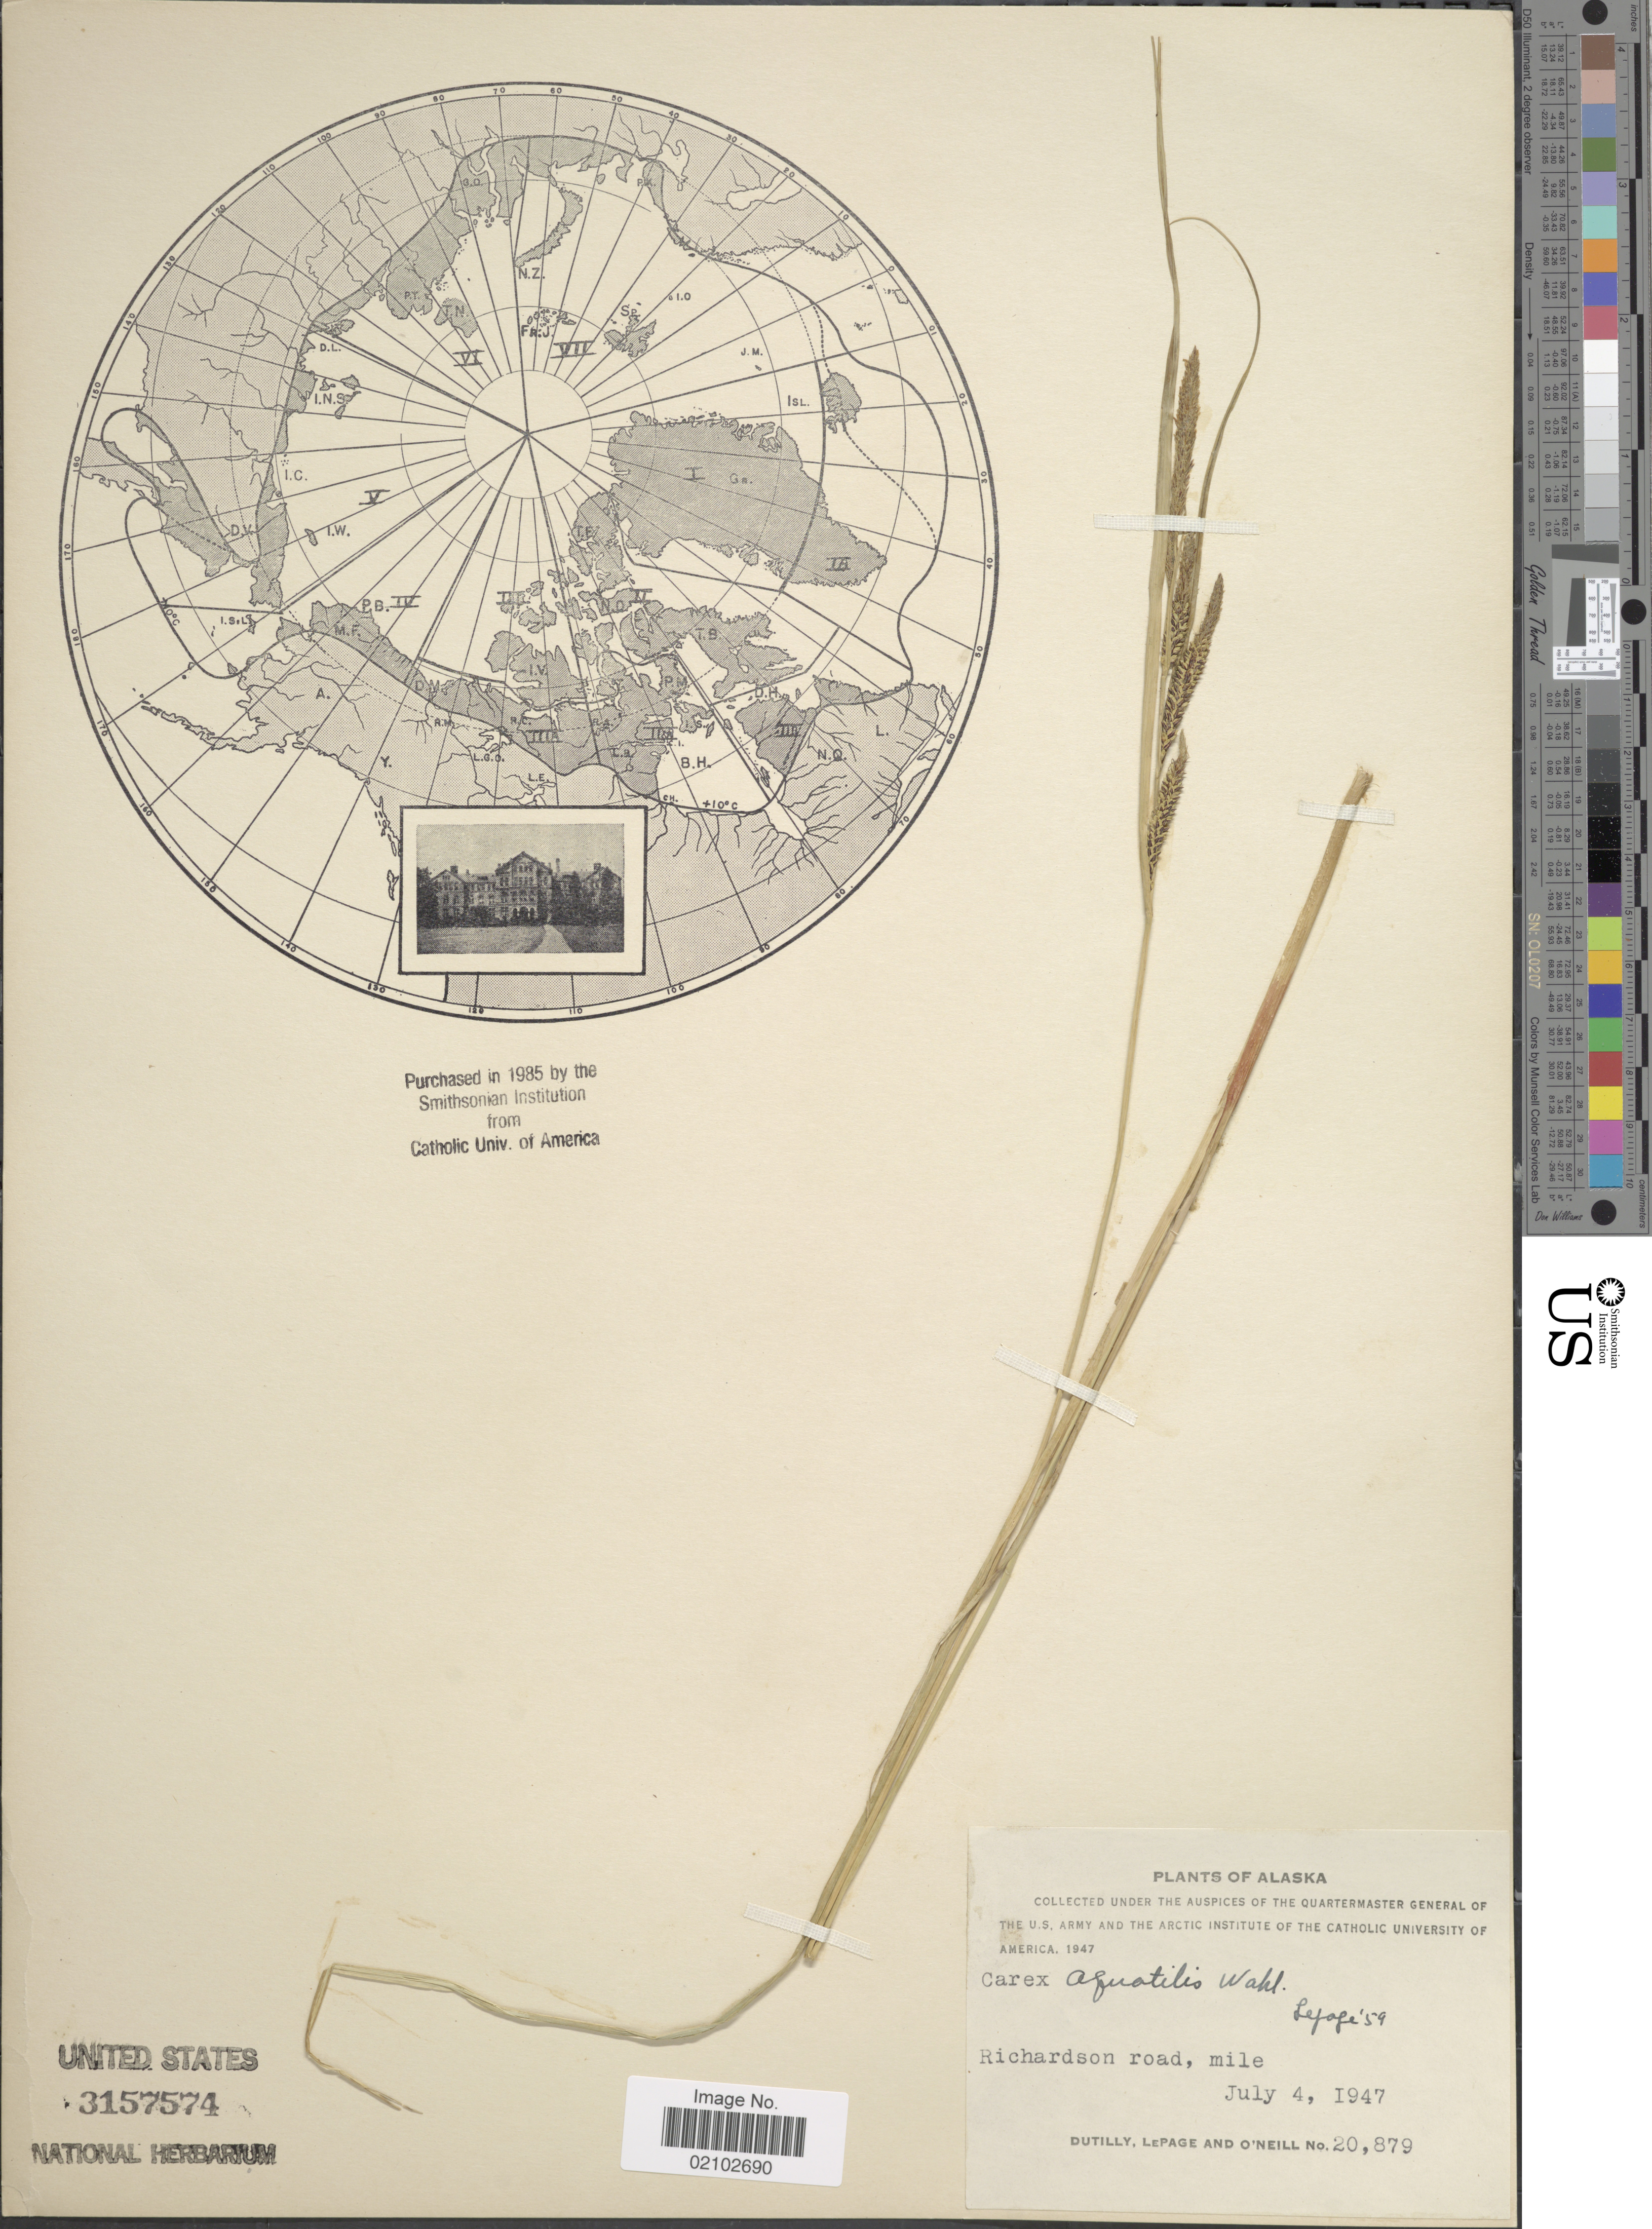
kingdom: Plantae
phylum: Tracheophyta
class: Liliopsida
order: Poales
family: Cyperaceae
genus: Carex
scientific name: Carex aquatilis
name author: Wahlenb.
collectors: -. Dutilly, -. LePage & -. O'Neill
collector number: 20879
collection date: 1947-07-04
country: United States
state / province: Alaska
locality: Richardson road, mile.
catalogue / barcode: US 3157574